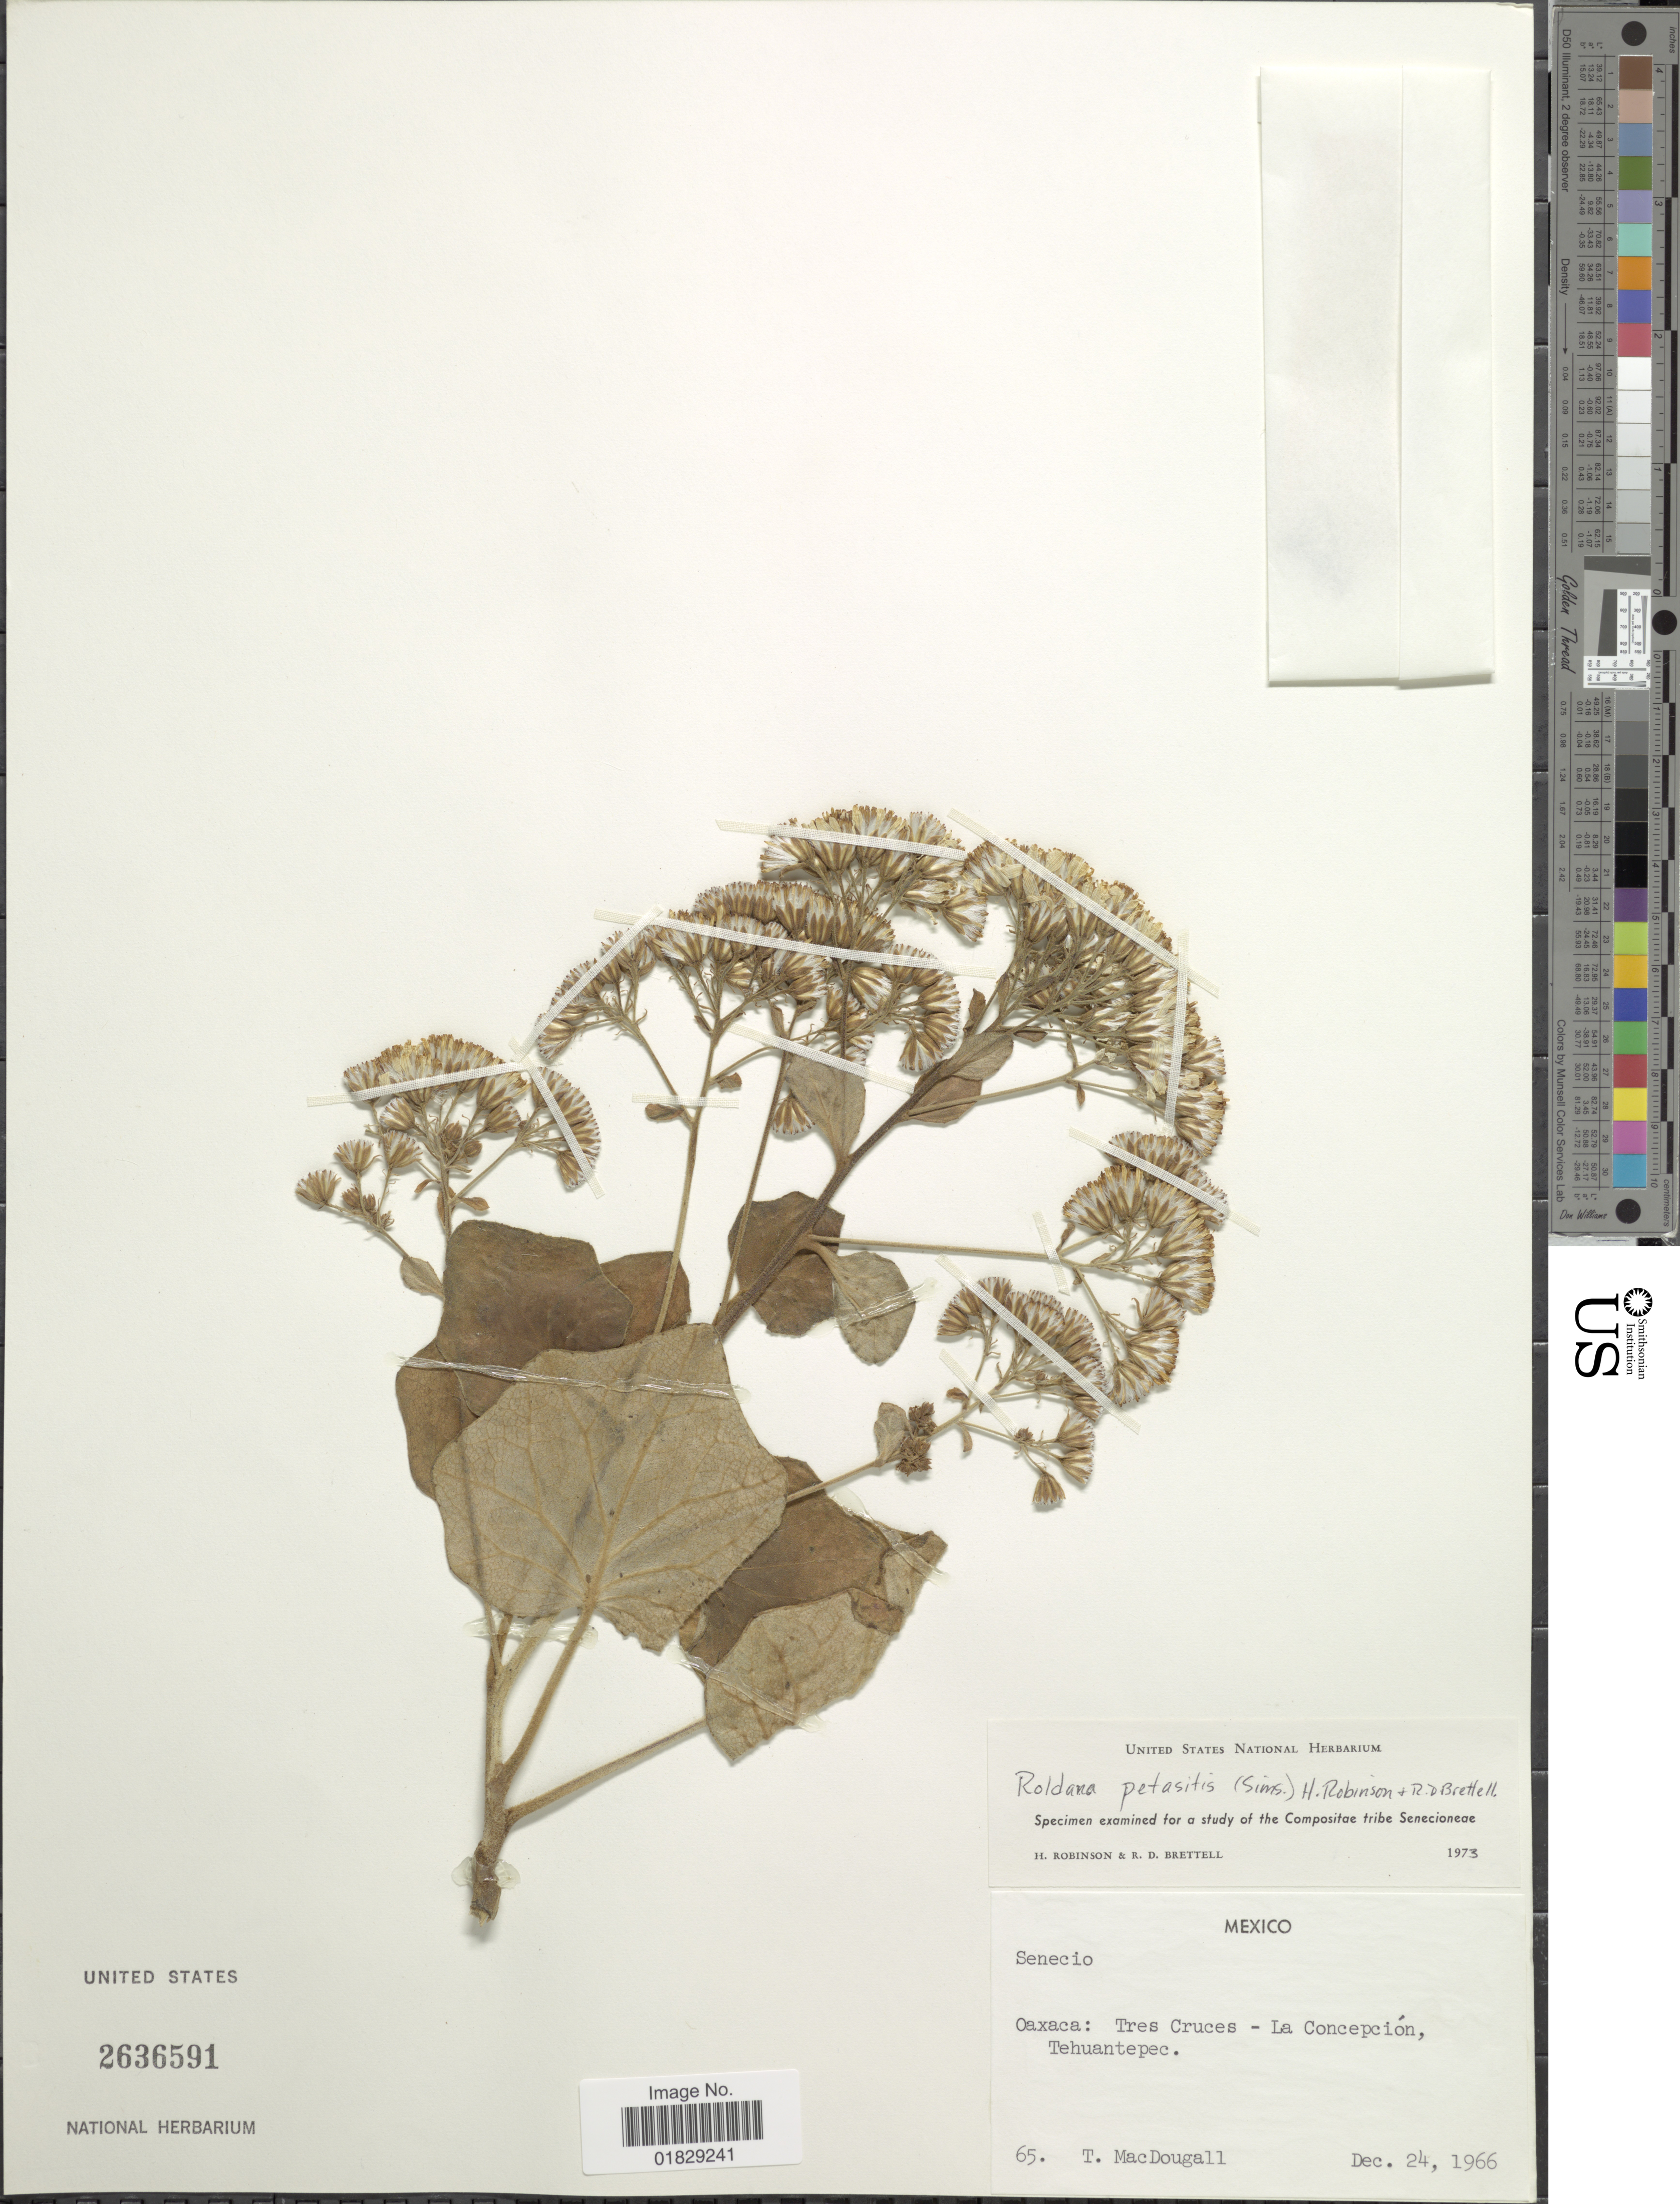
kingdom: Plantae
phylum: Tracheophyta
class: Magnoliopsida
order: Asterales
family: Asteraceae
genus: Roldana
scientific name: Roldana petasitis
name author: (Sims) H. Rob. & Brettell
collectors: T. B. MacDougall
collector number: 65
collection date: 1966-12-24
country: Mexico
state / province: Oaxaca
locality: Oaxaca: Tres Cruces - La Concepción, Tehuantepec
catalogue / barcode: US 2636591